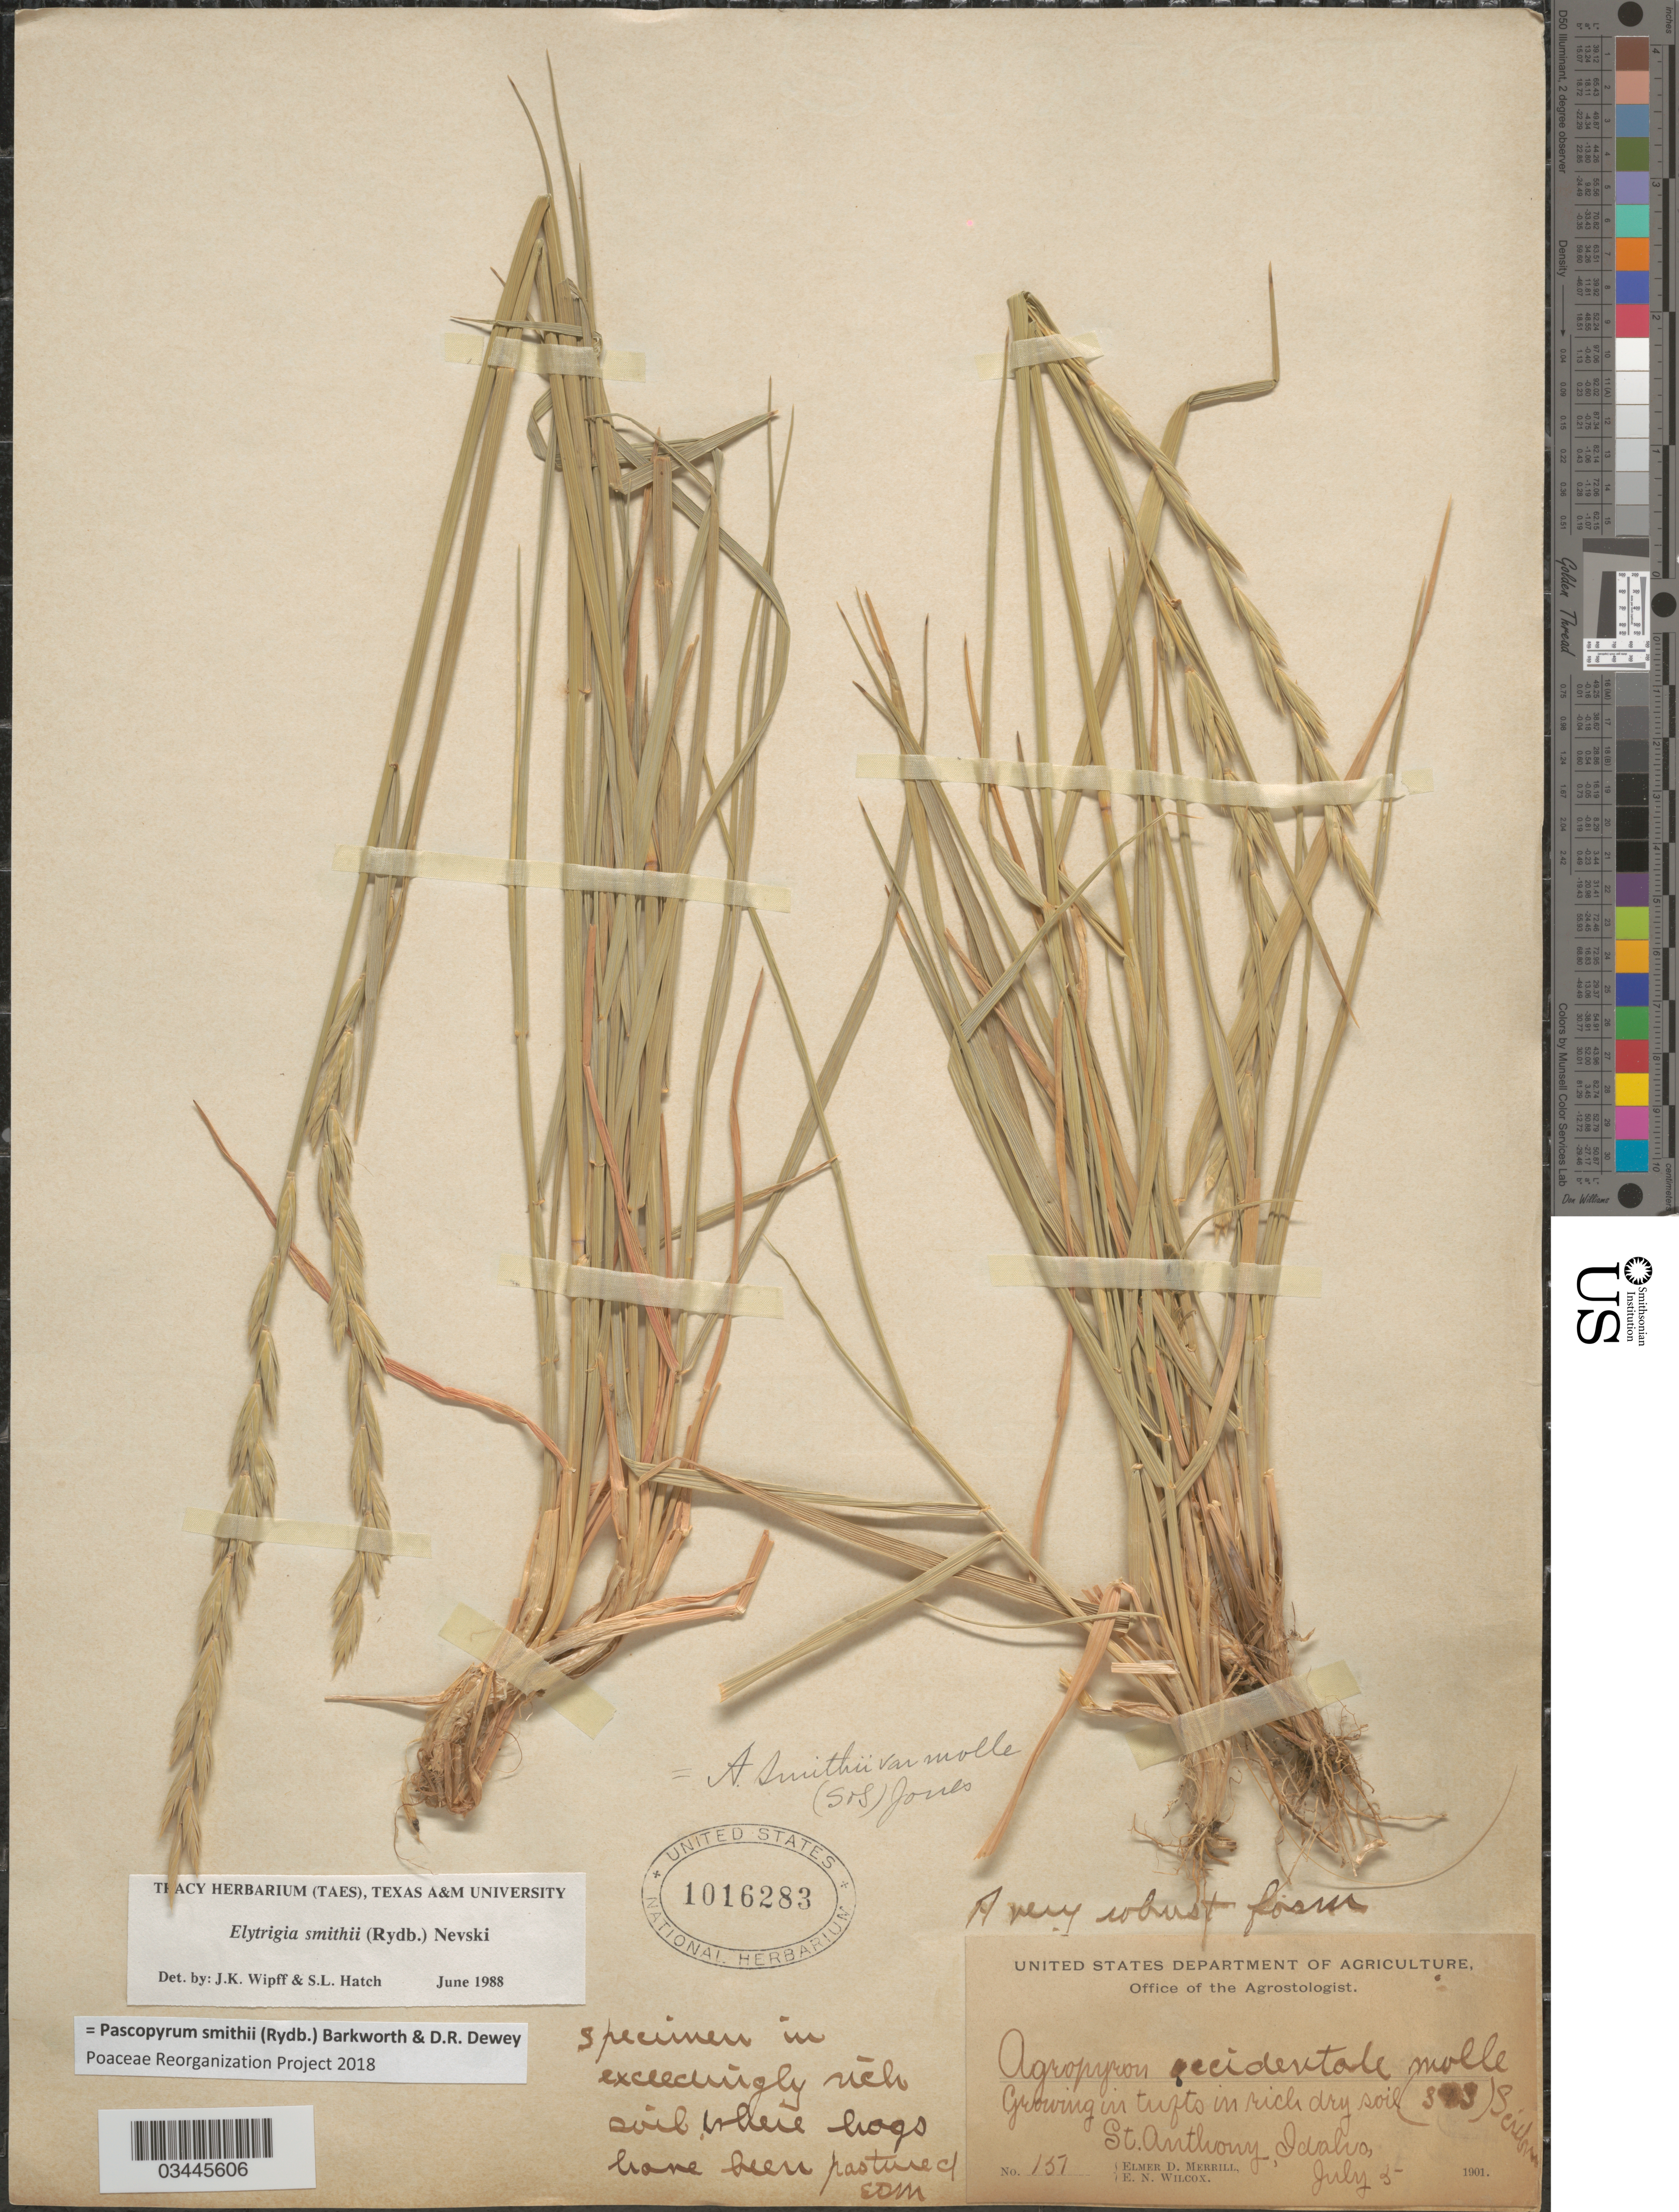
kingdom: Plantae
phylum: Tracheophyta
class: Liliopsida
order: Poales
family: Poaceae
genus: Pascopyrum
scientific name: Pascopyrum smithii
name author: (Rydb.) Barkworth & Dewey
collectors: E. D. Merrill & E. Wilcox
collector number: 151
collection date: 1901-07-05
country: United States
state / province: Idaho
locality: St. Anthony.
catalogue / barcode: US 1016283